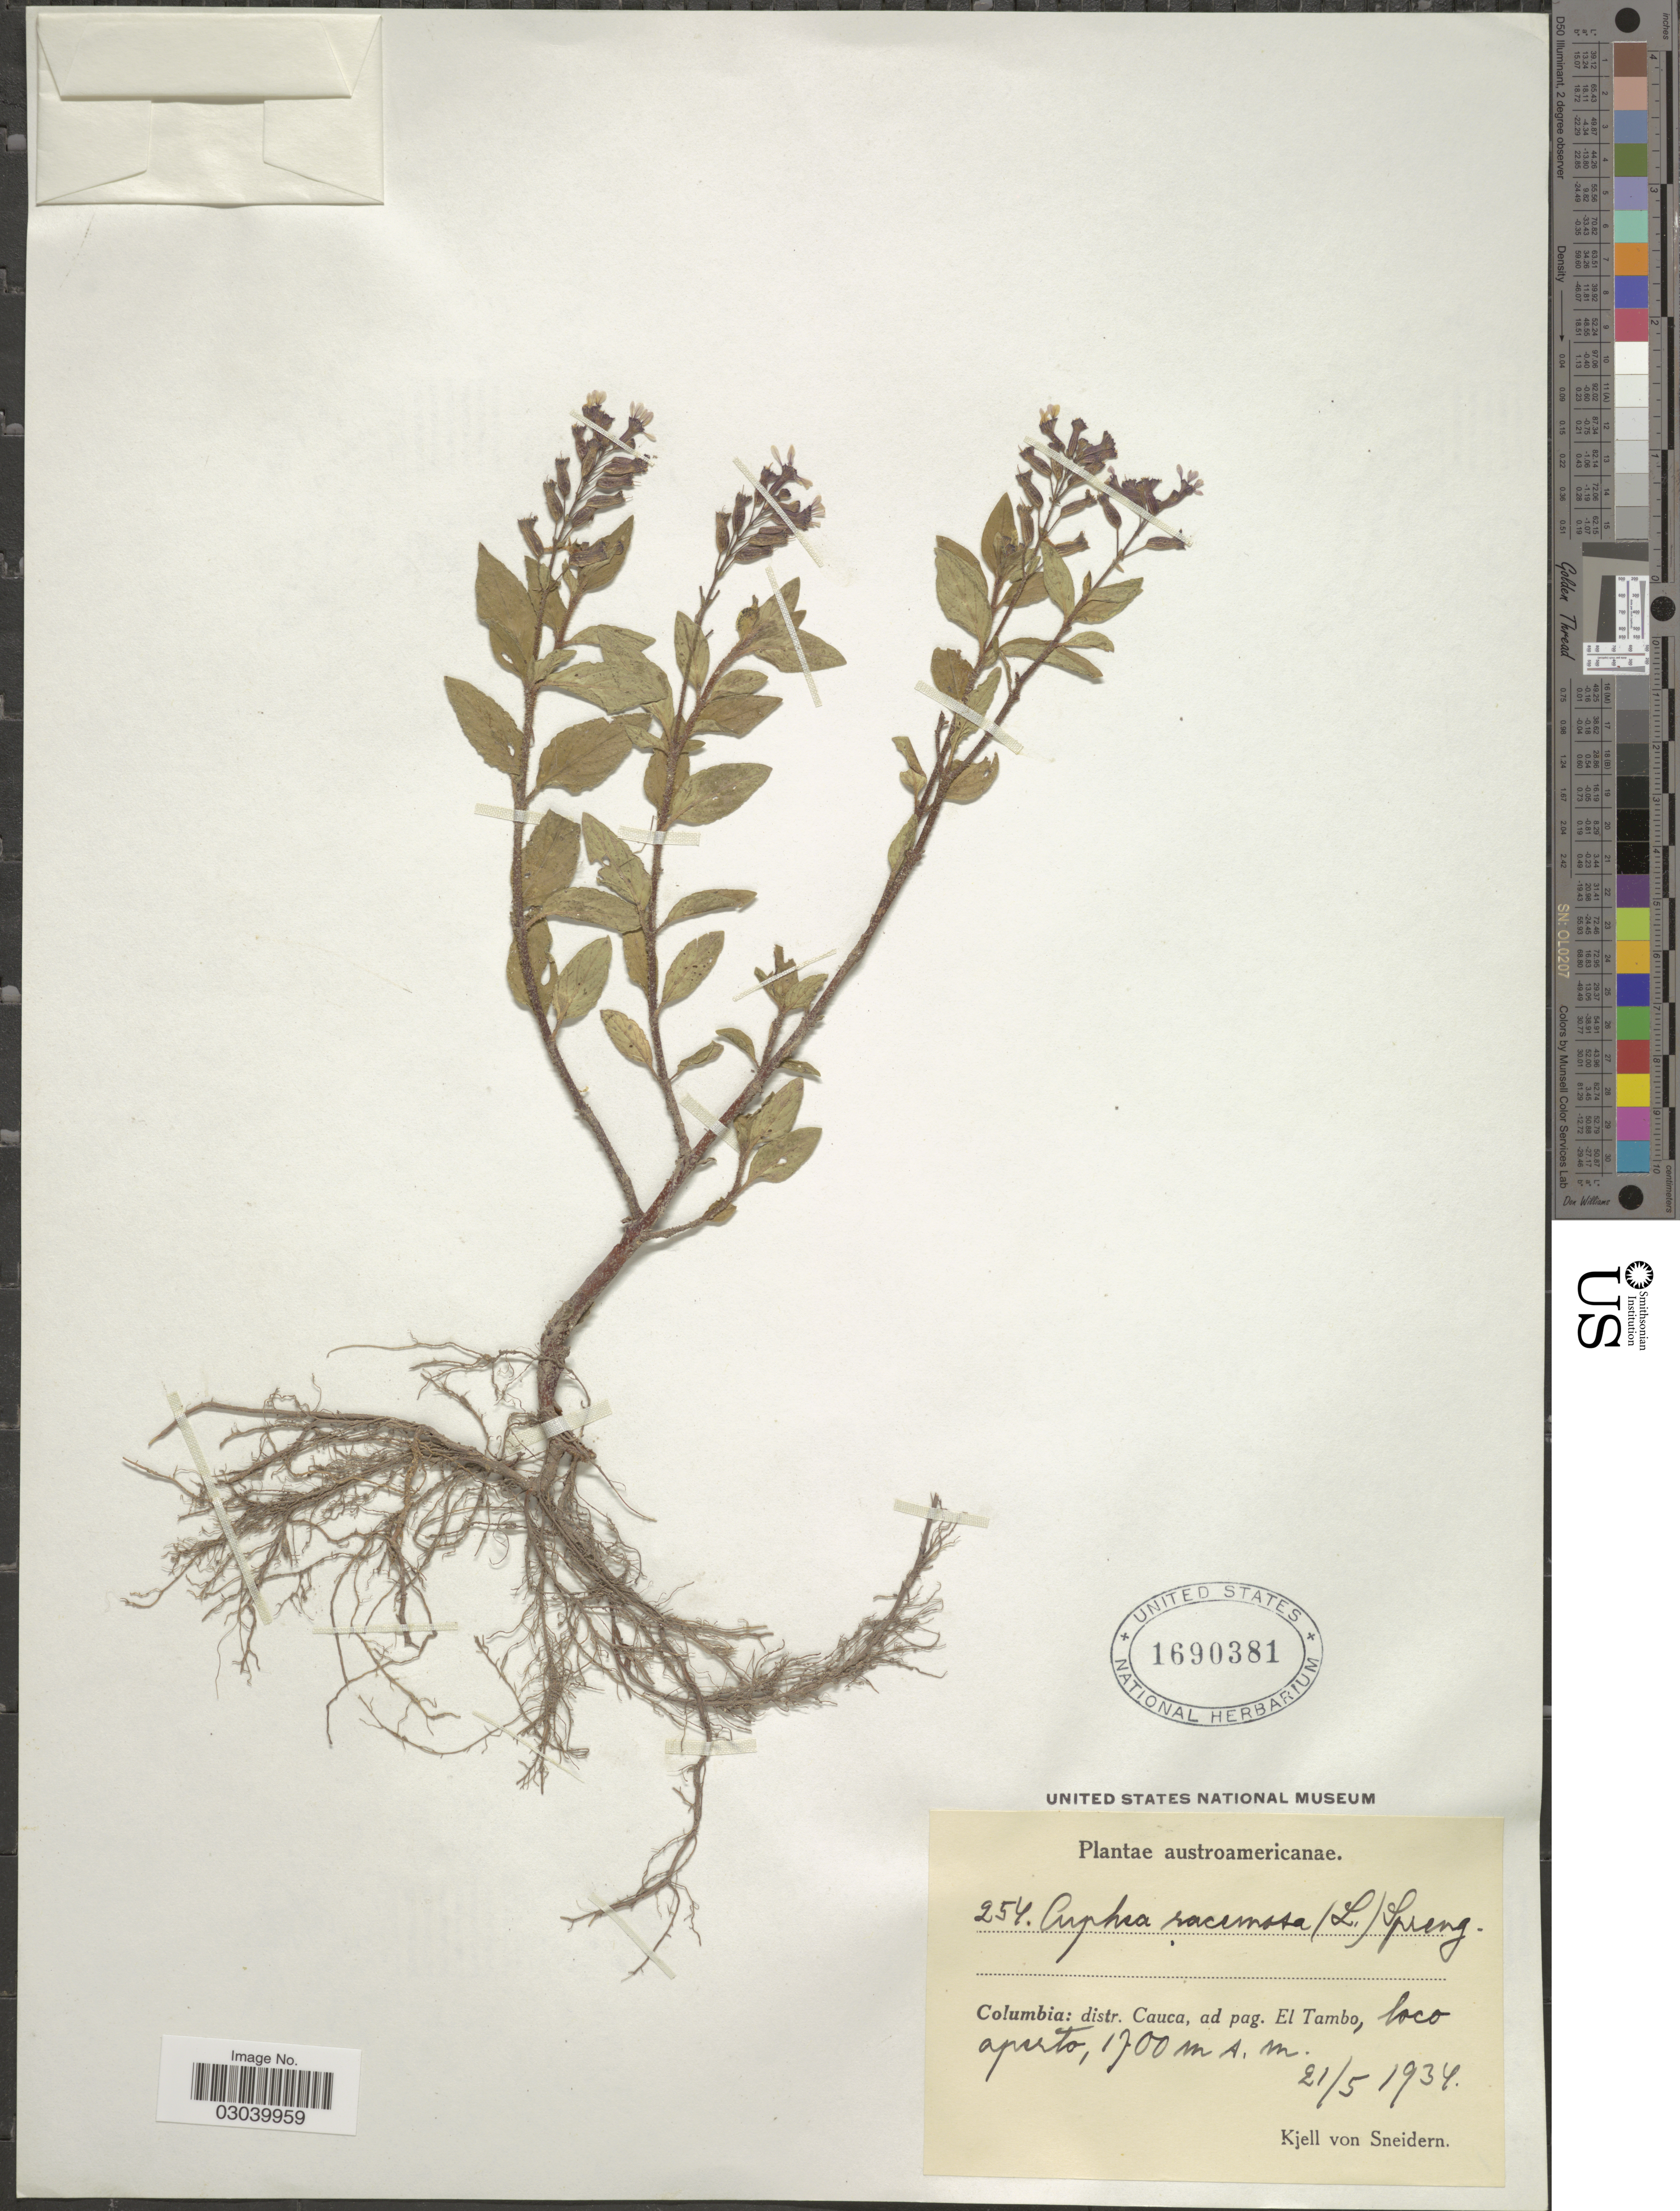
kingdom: Plantae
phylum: Tracheophyta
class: Magnoliopsida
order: Myrtales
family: Lythraceae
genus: Cuphea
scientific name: Cuphea racemosa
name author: (L. f.) Spreng.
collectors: K. von Sneidern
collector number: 254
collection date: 1934-05-21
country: Colombia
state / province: Cauca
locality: Distr. Cauca, ad pag. El Tambo, loco aperto.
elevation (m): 1700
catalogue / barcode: US 1690381